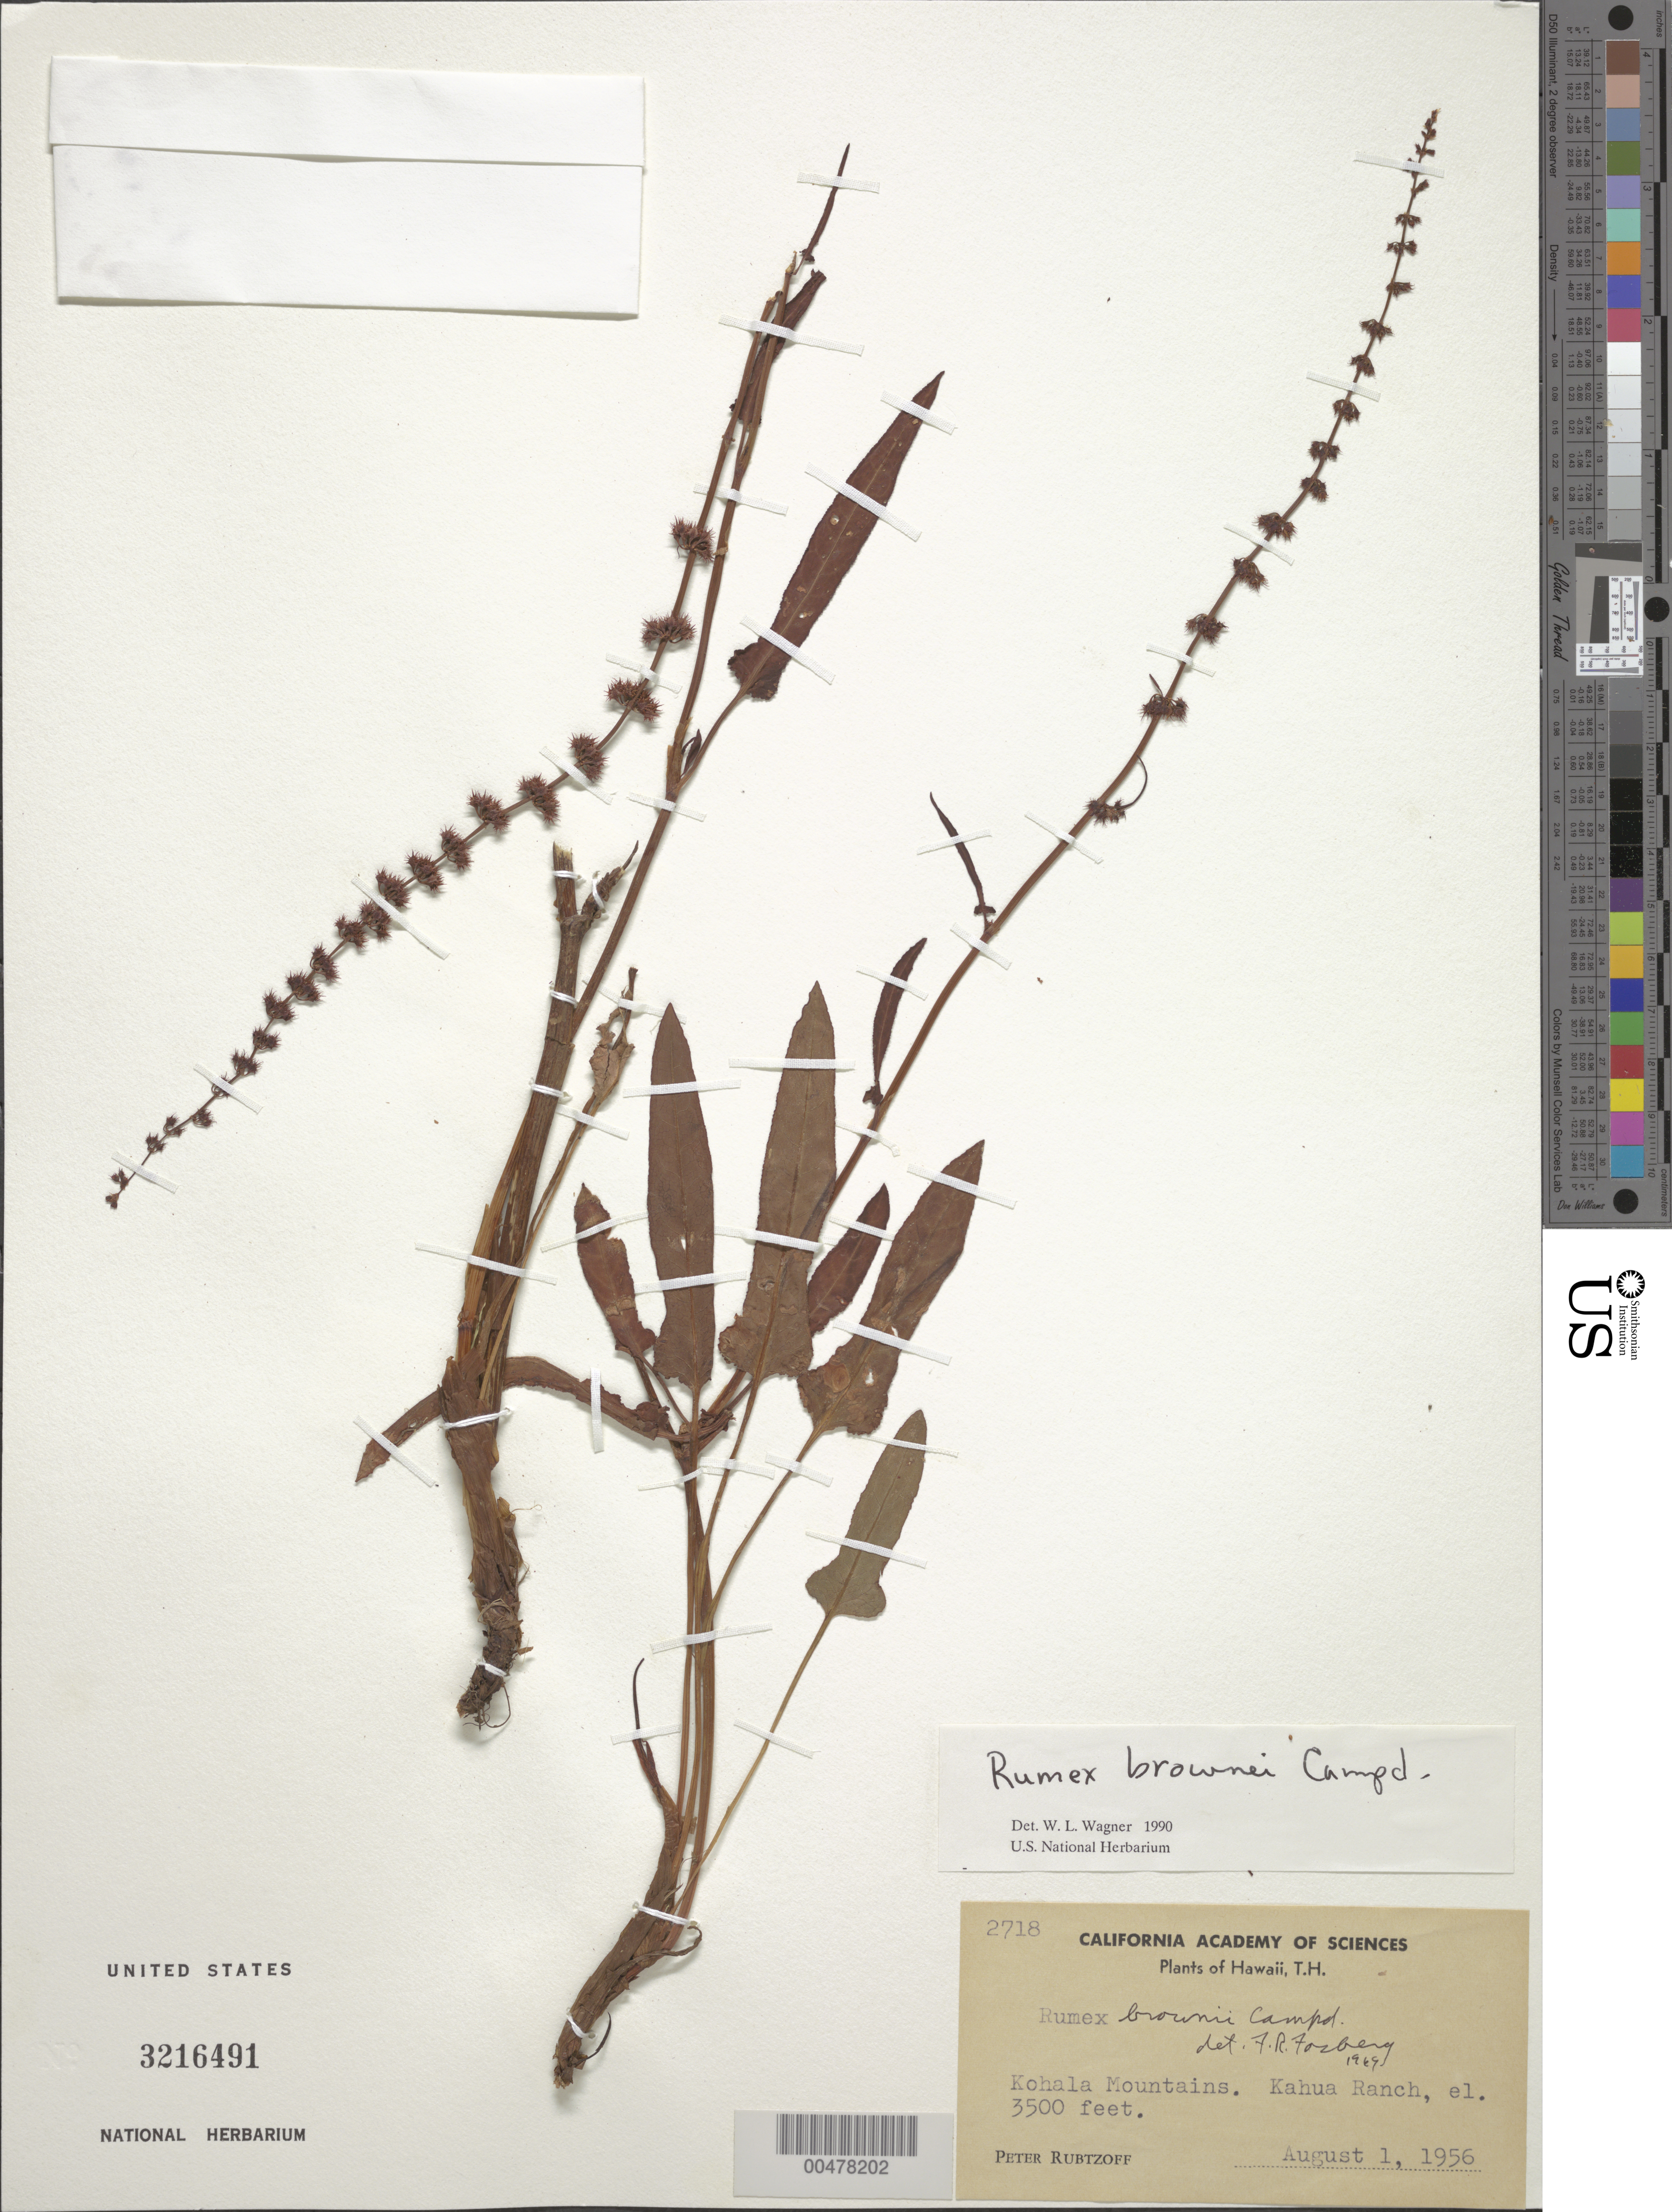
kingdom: Plantae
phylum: Tracheophyta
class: Magnoliopsida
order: Caryophyllales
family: Polygonaceae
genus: Rumex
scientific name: Rumex brownii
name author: Campd.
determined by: Wagner, W. L., (BOT), Smithsonian Institution - National Museum of Natural History (UNITED STATES)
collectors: P. Rubtzoff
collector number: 2718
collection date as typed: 1 Aug 1956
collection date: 1956-08-01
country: United States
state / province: Hawaii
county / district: Hawaii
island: Hawaii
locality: Kohala Mts, Kahua Ranch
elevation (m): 1067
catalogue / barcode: US 3216491